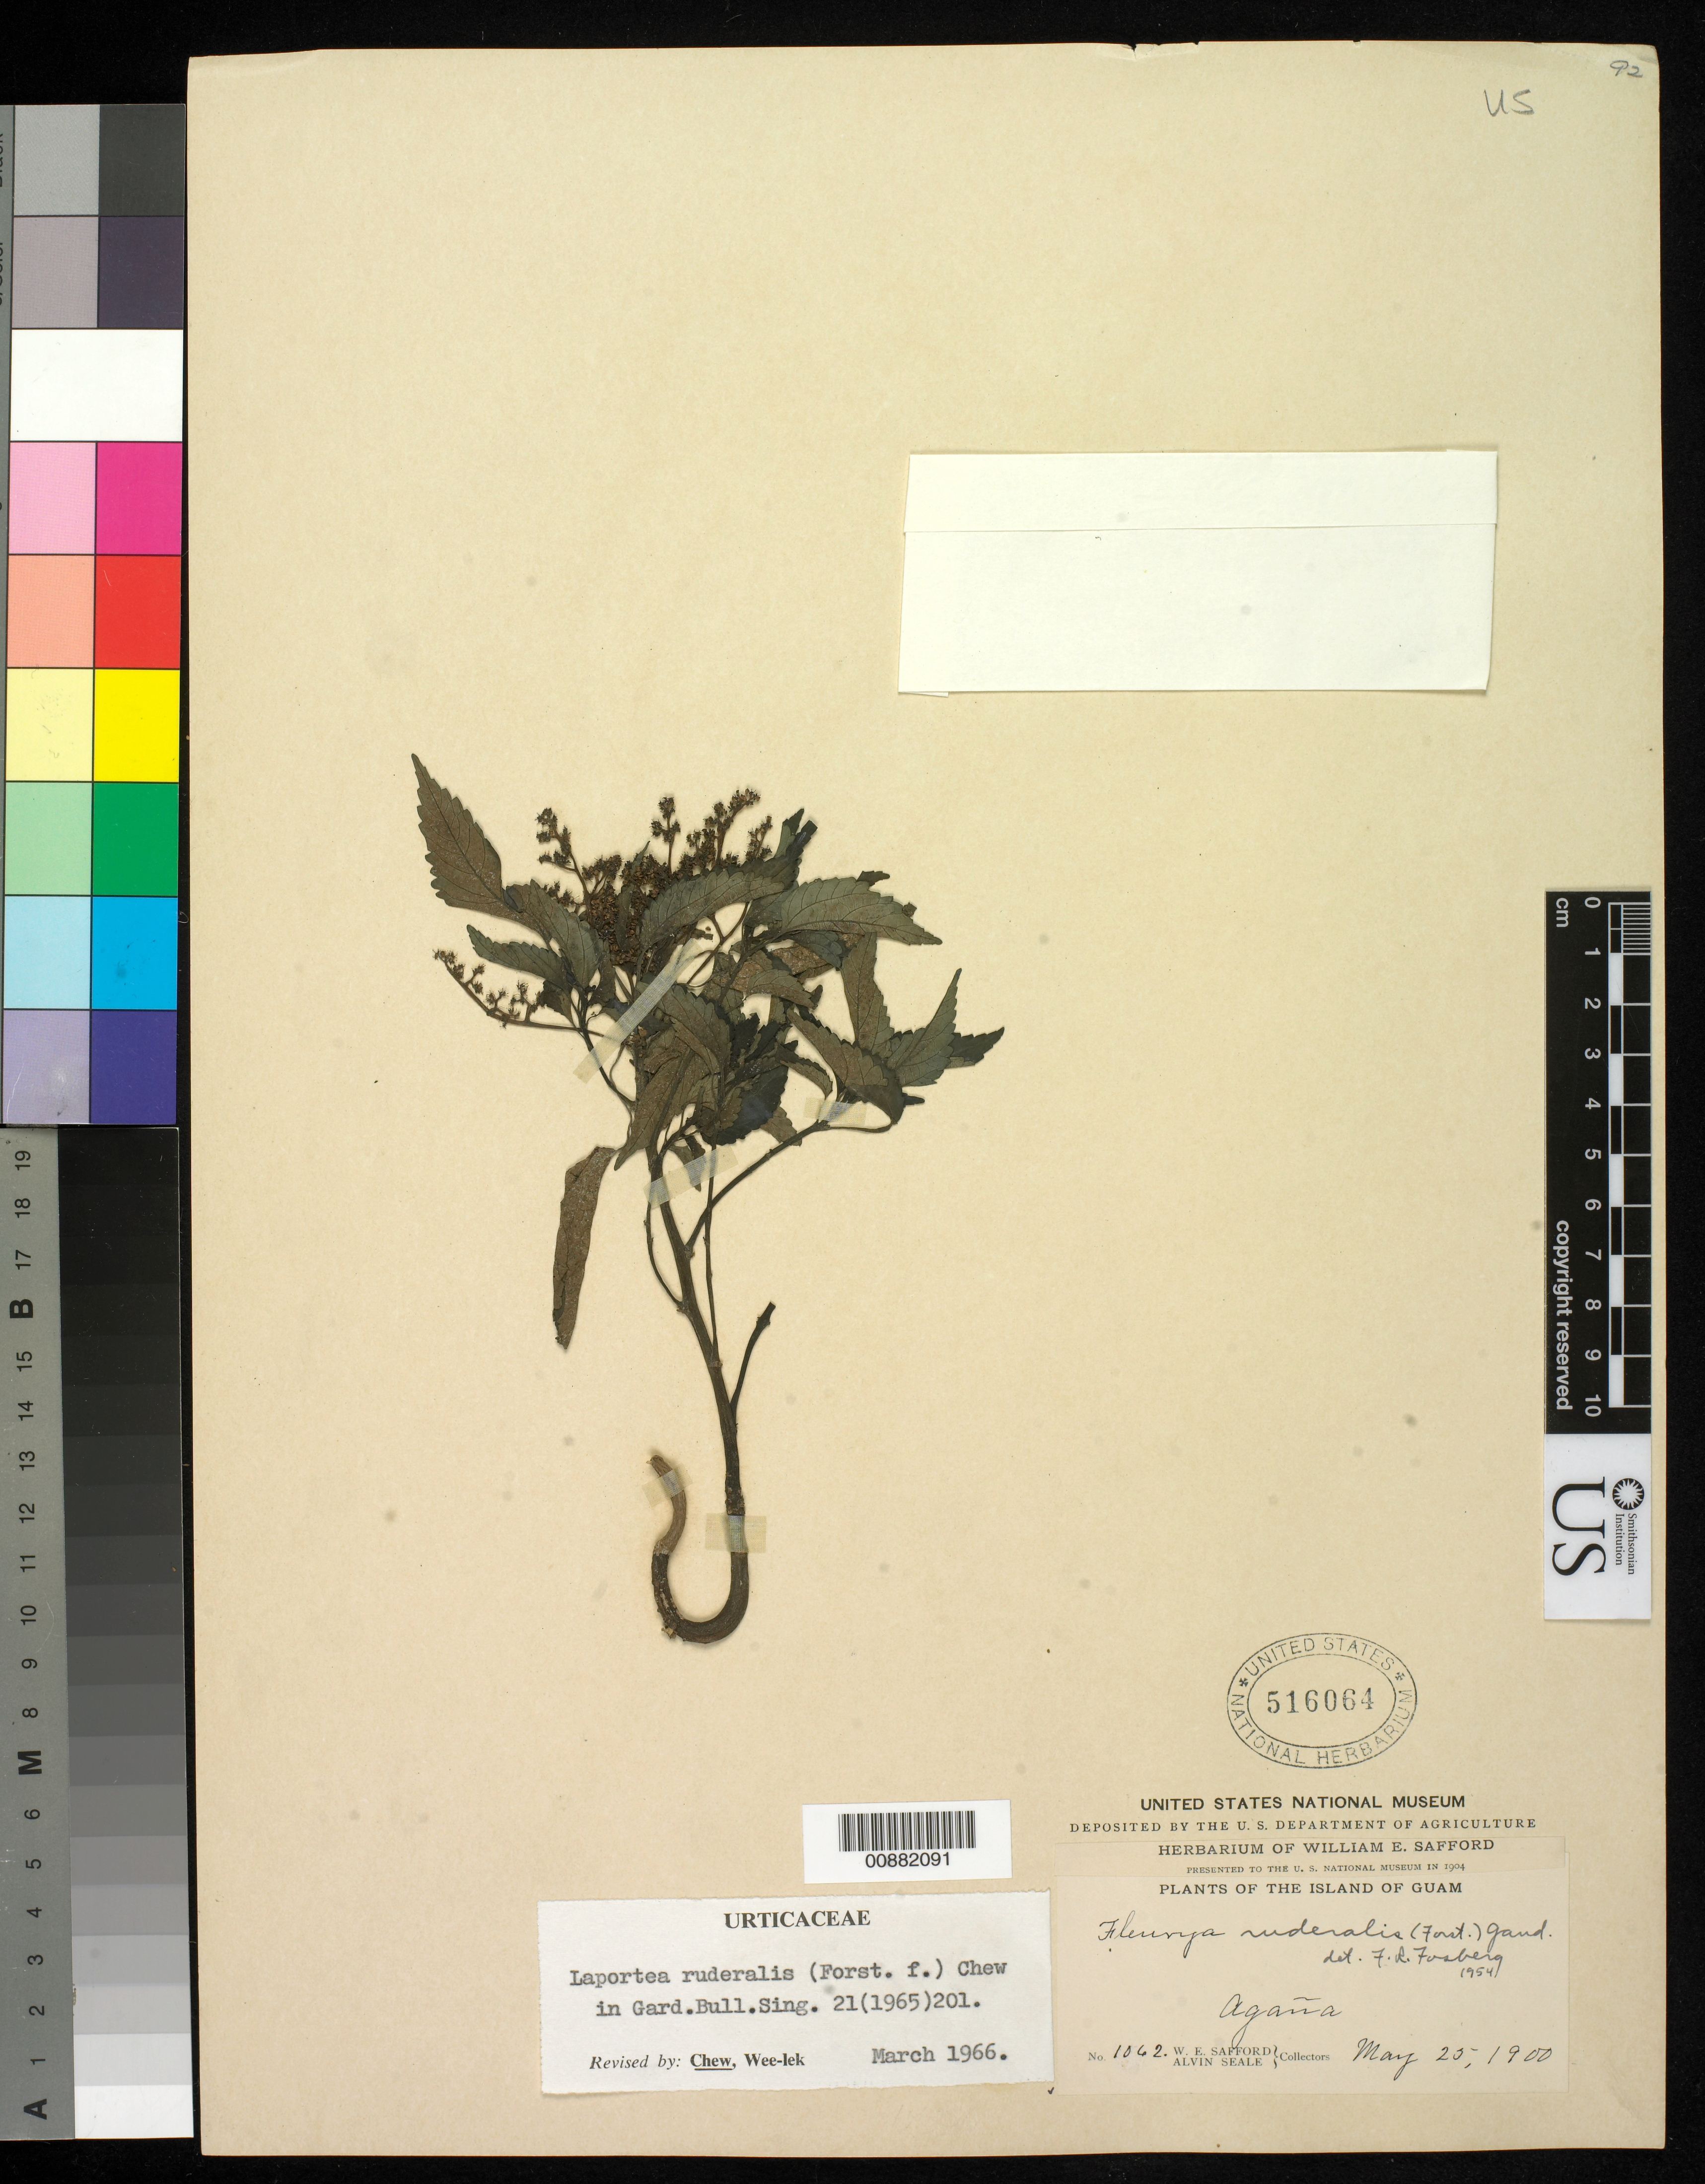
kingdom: Plantae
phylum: Tracheophyta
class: Magnoliopsida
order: Rosales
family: Urticaceae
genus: Laportea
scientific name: Laportea ruderalis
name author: (G. Forst.) Chew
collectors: W. E. Safford & A. Seale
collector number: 1062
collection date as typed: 25 May 1900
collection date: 1900-05-25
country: Guam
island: Guam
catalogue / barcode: US 516064